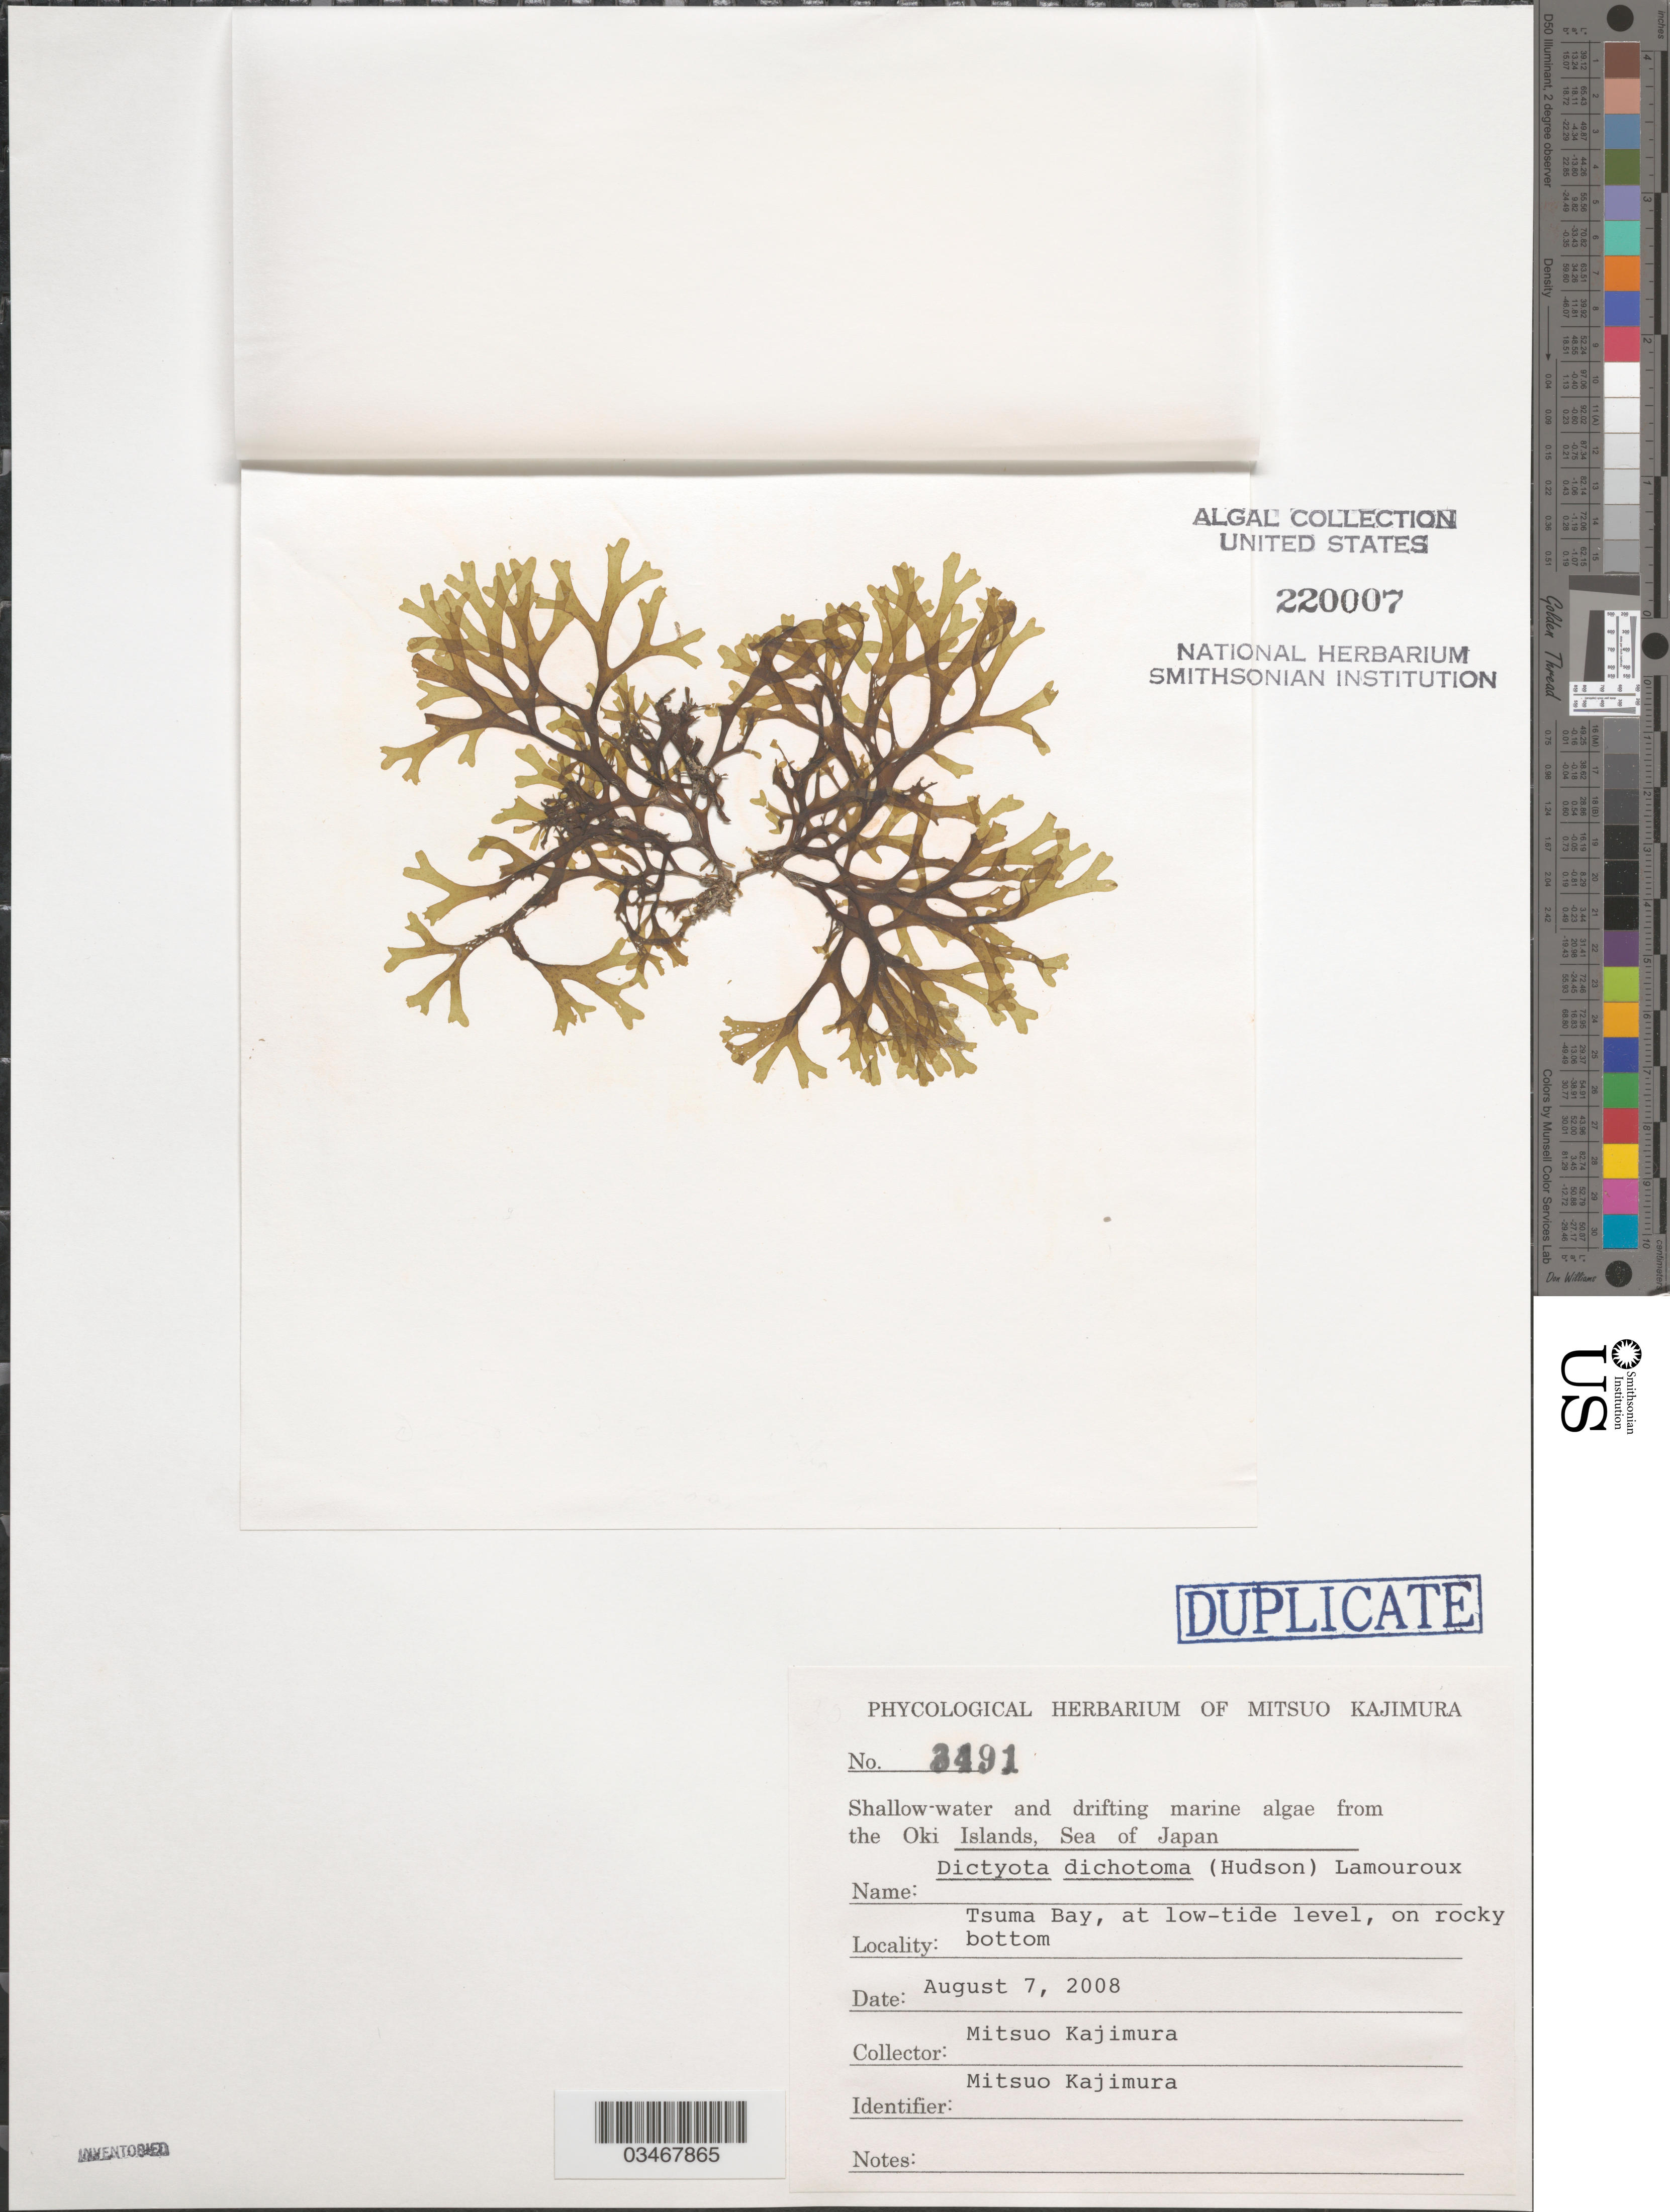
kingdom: Chromista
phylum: Ochrophyta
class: Phaeophyceae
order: Dictyotales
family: Dictyotaceae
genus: Dictyota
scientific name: Dictyota dichotoma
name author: (Huds.) J.V.Lamouroux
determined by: Kajimura, Mitsuo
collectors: M. Kajimura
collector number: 3491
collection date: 2008-08-07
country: Japan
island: Oki Island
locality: Shallow-water and drifting marine algae.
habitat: At low-tide level, on rocky bottom.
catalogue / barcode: US 220007